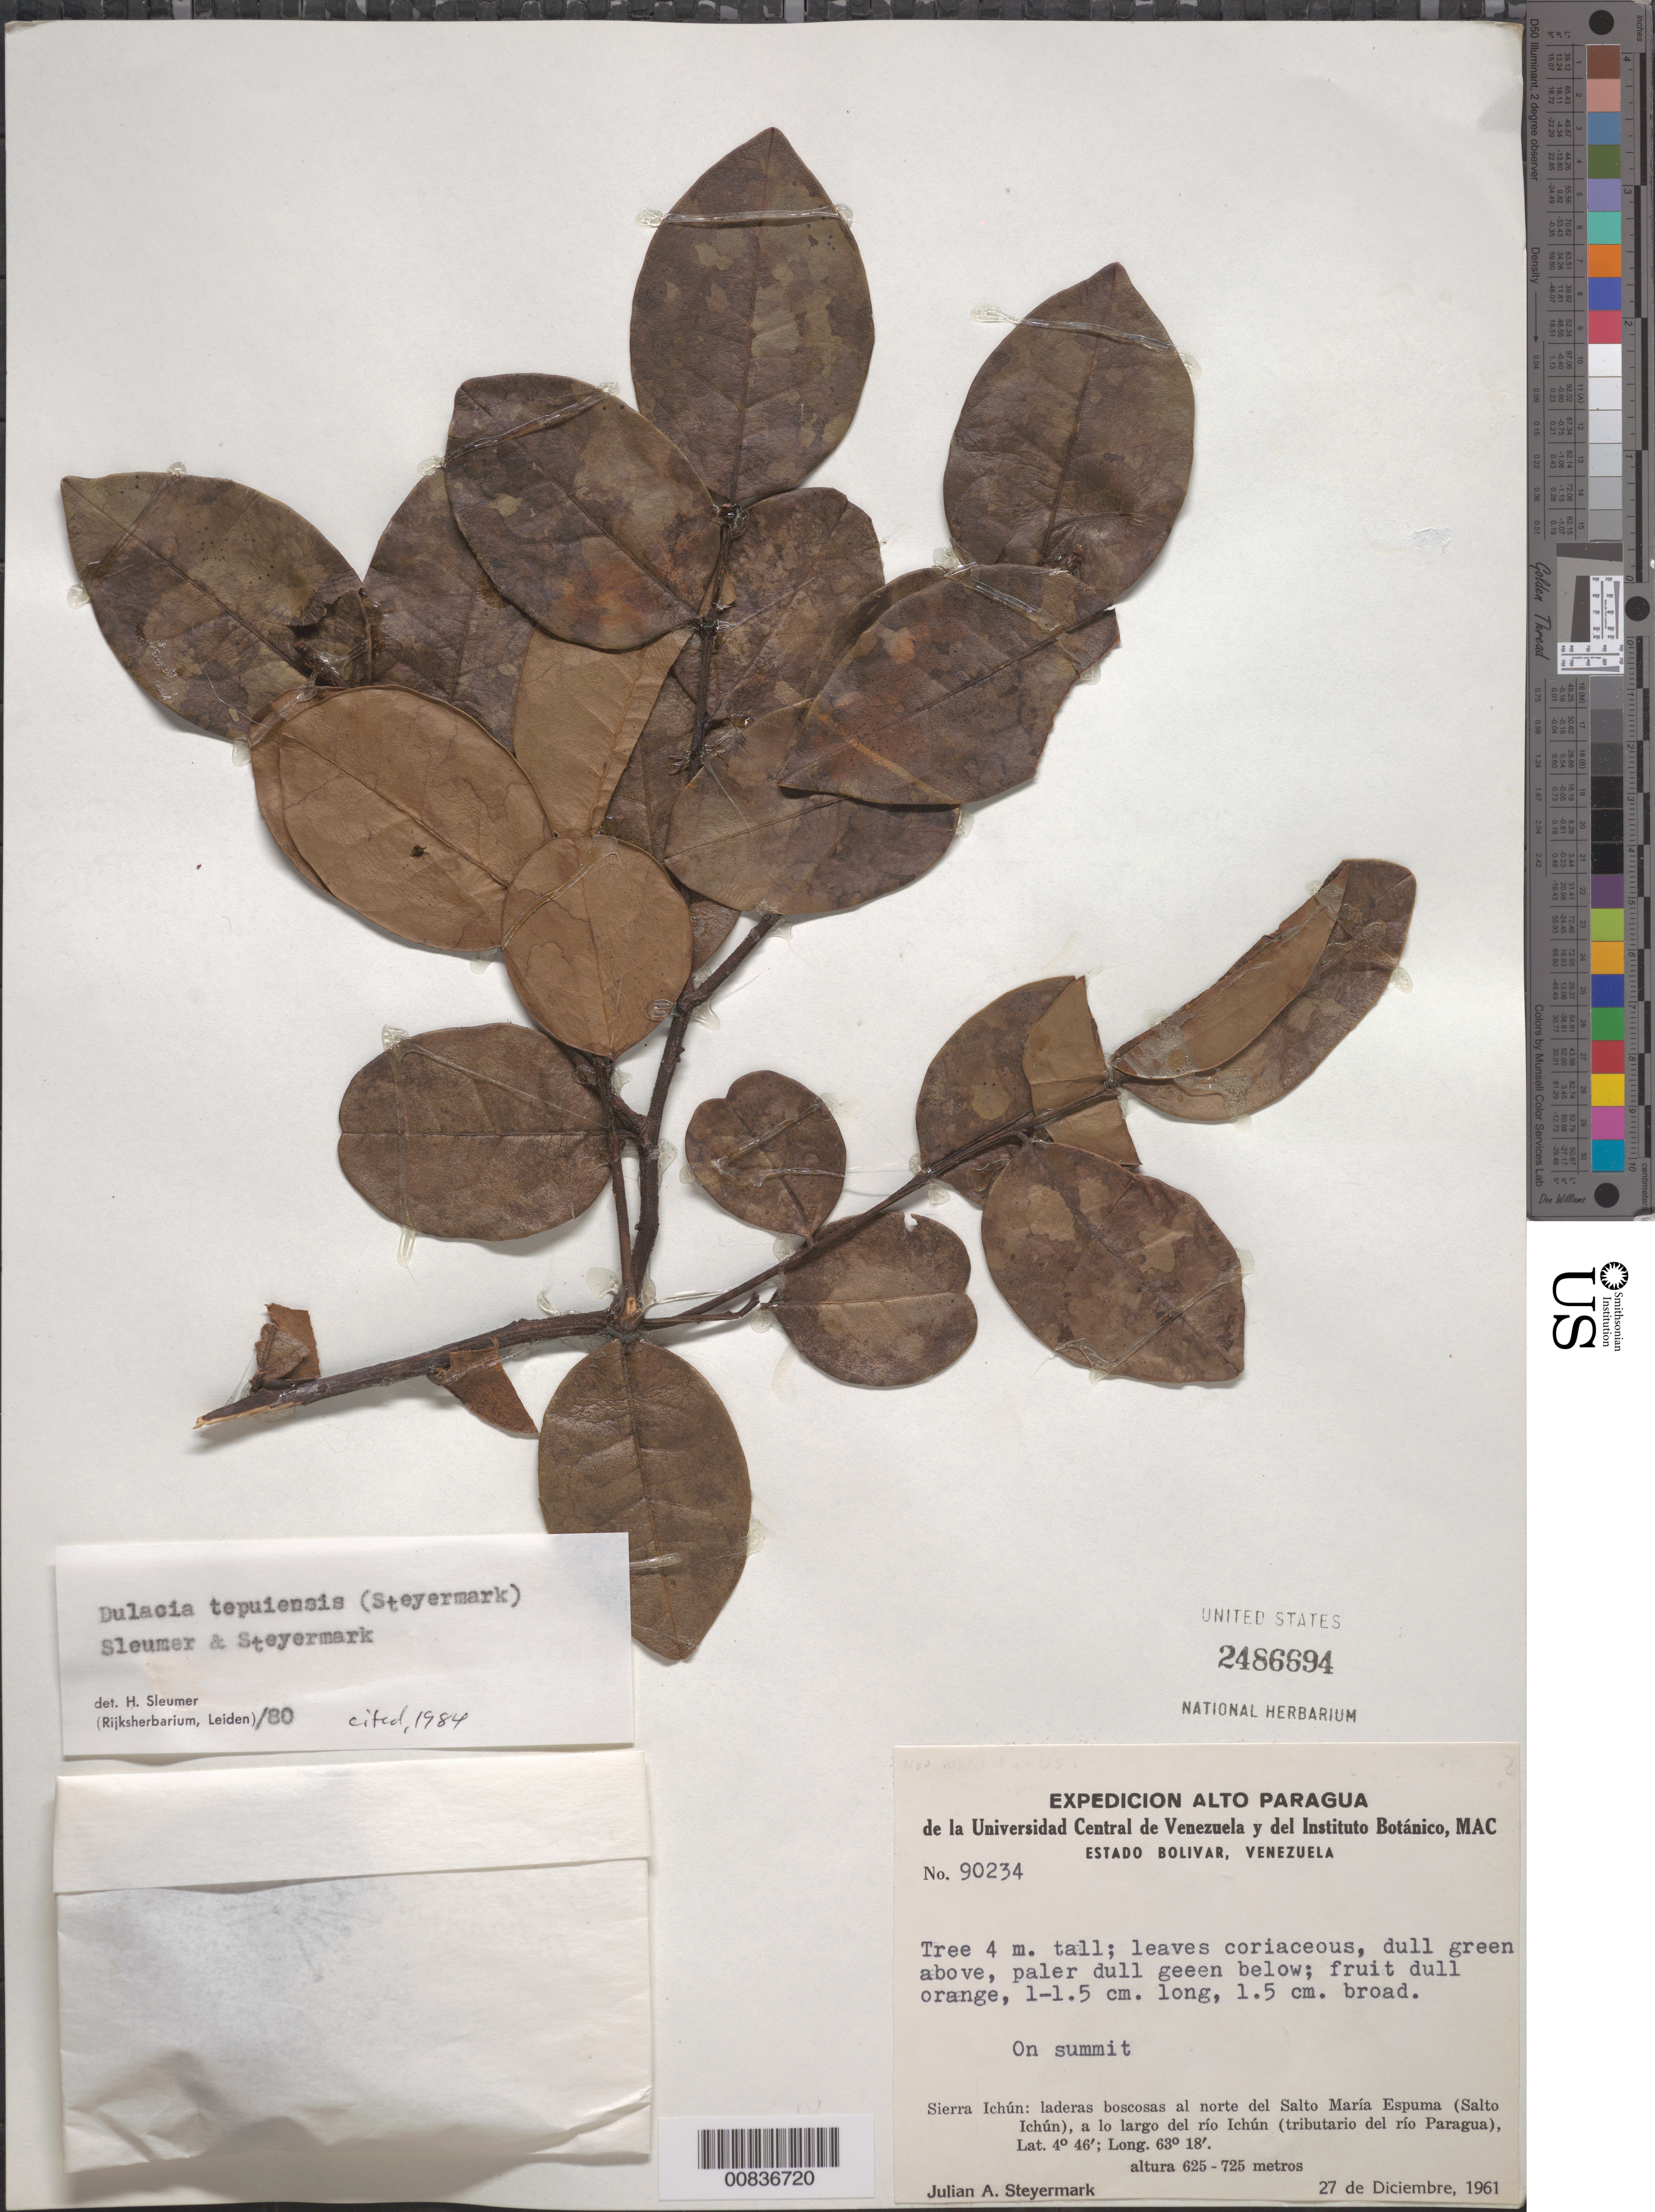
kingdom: Plantae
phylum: Tracheophyta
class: Magnoliopsida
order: Santalales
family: Olacaceae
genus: Dulacia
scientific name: Dulacia tepuiensis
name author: (Steyerm.) Sleumer & Steyerm.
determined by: Sleumer, H. O.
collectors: J. Steyermark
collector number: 90234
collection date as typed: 27-Dec-61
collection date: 1961-12-27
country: Venezuela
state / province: Bolívar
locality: Sierra Ichún, N del Salto María Espuma (Salto Ichún) del Río Ichún (tributary of río Paragua)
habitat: Summit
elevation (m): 625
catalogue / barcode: US 2486694